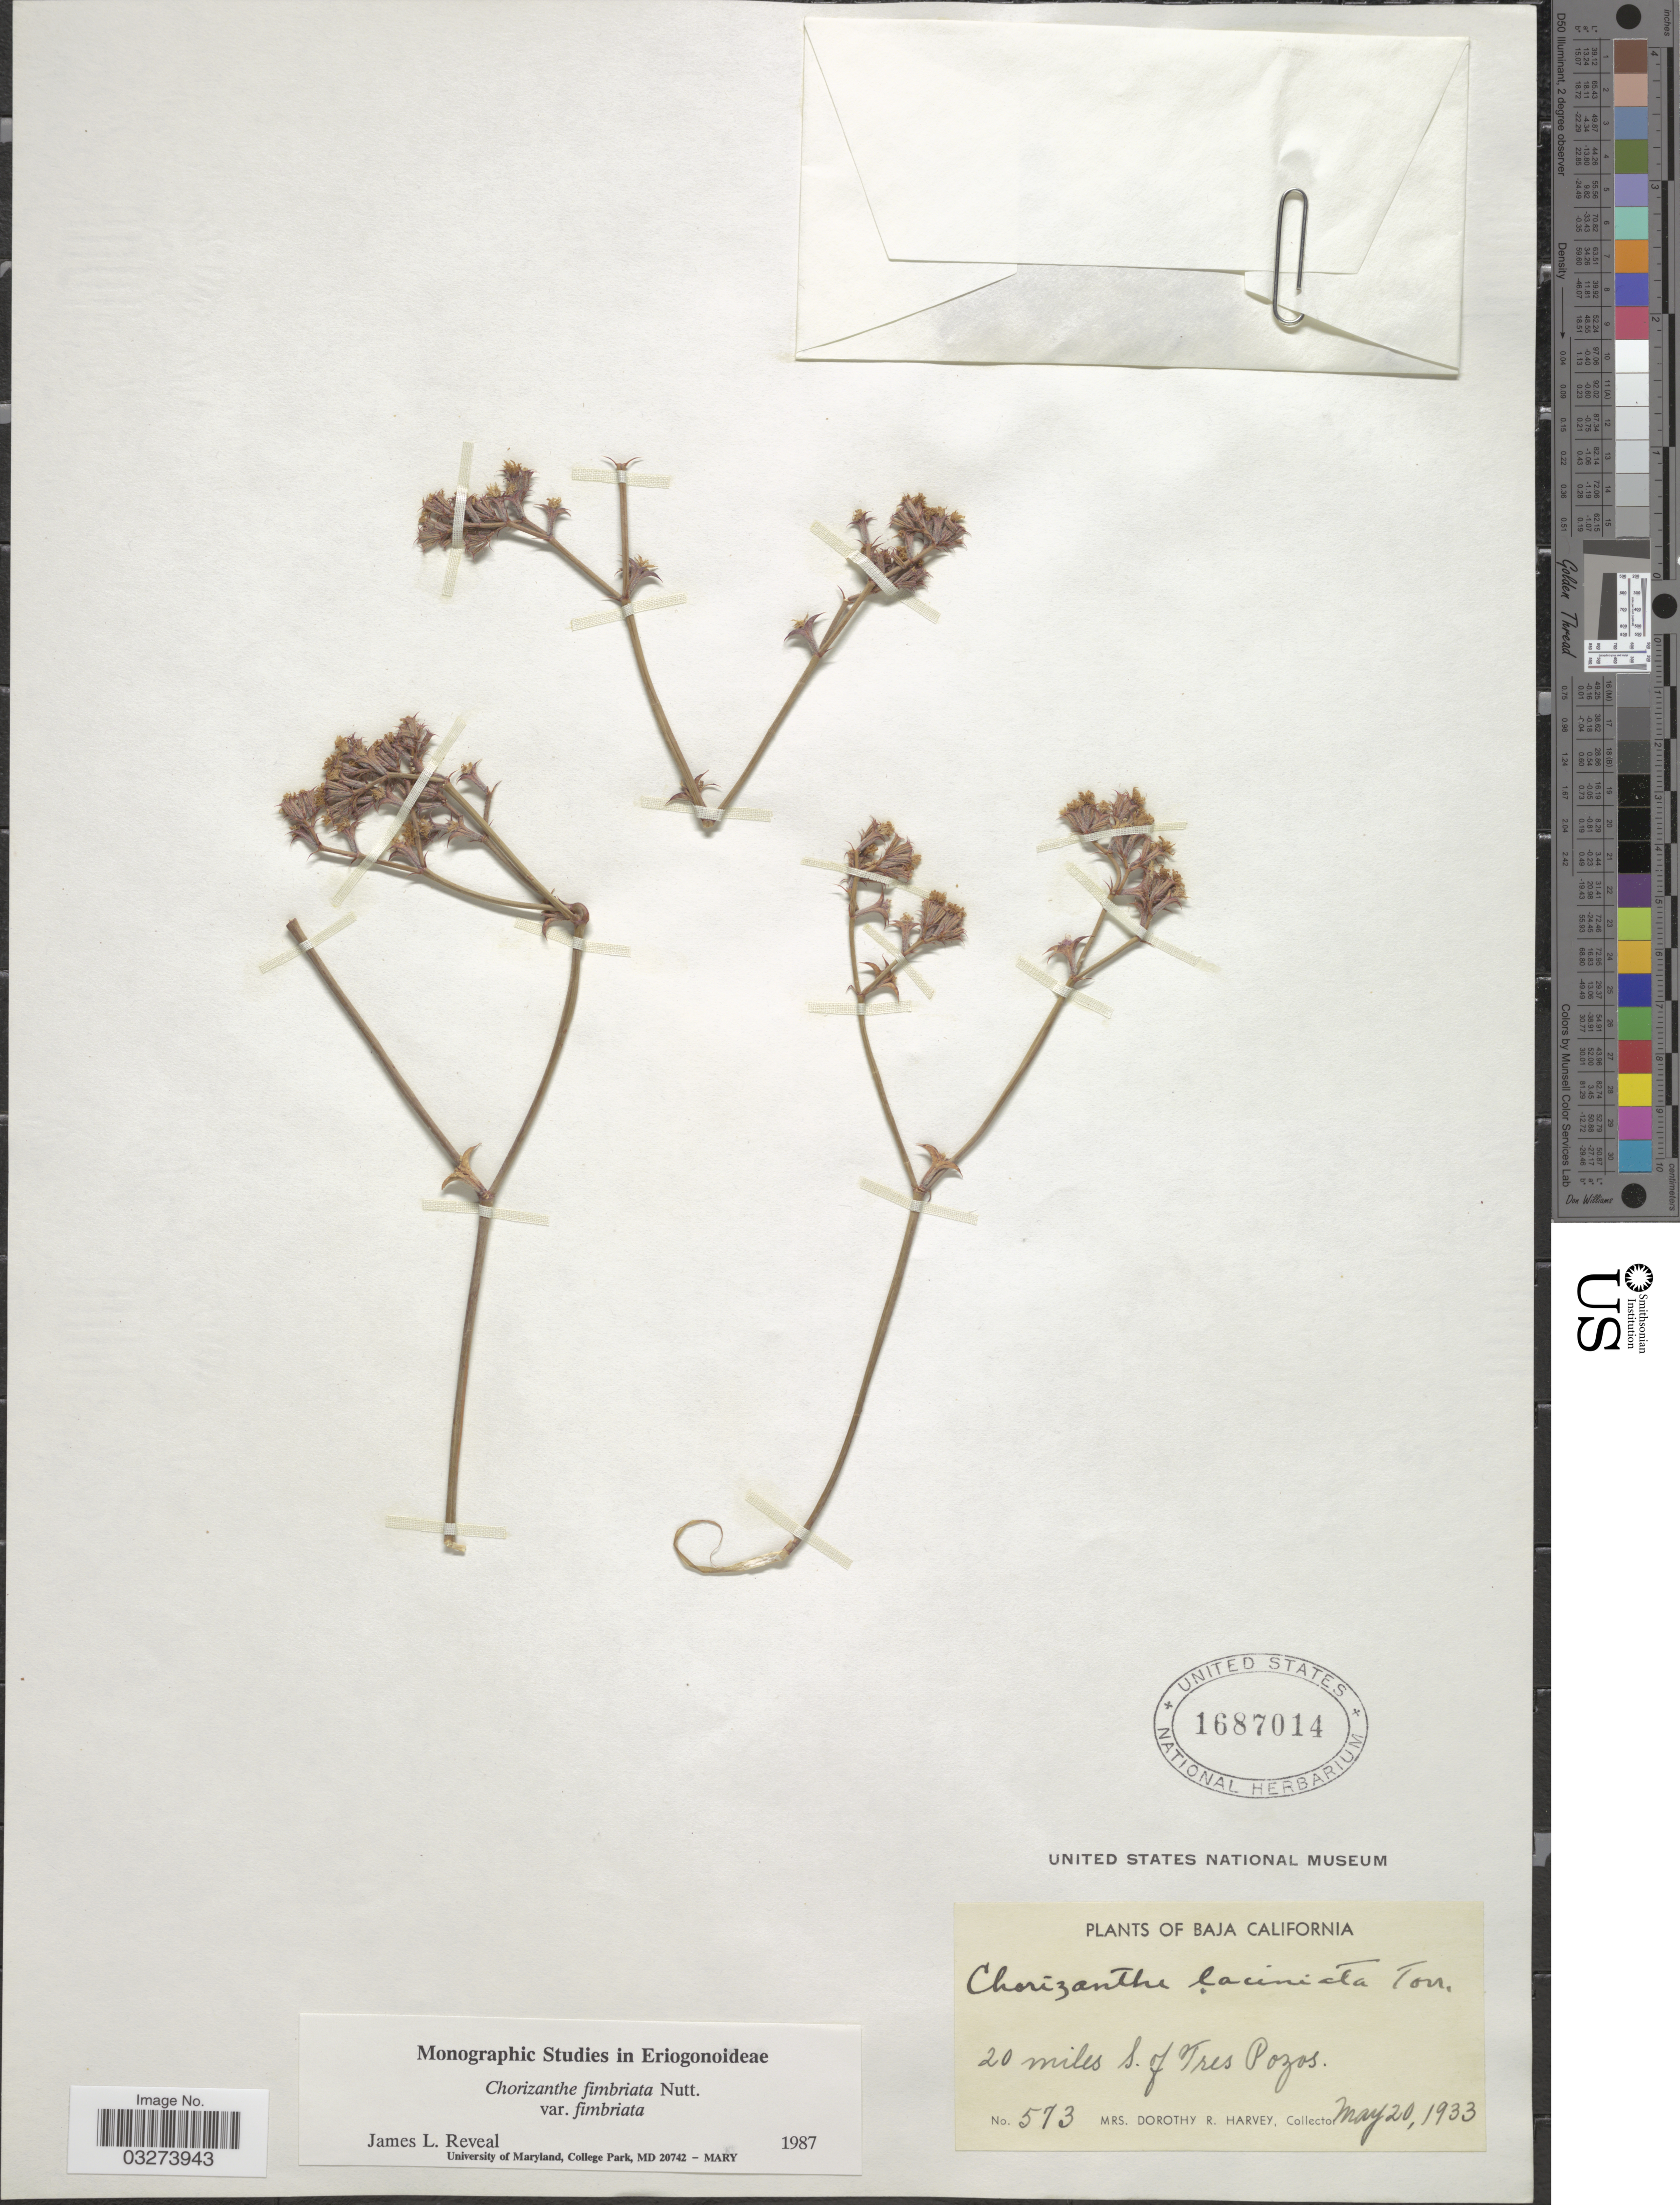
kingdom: Plantae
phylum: Tracheophyta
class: Magnoliopsida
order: Caryophyllales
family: Polygonaceae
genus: Chorizanthe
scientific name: Chorizanthe fimbriata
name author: Nutt.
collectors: Harvey, Mrs. D. R.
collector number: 573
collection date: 1933-05-20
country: Mexico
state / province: Baja California Norte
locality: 20 miles S. of Tres Pozos.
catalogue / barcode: US 1687014